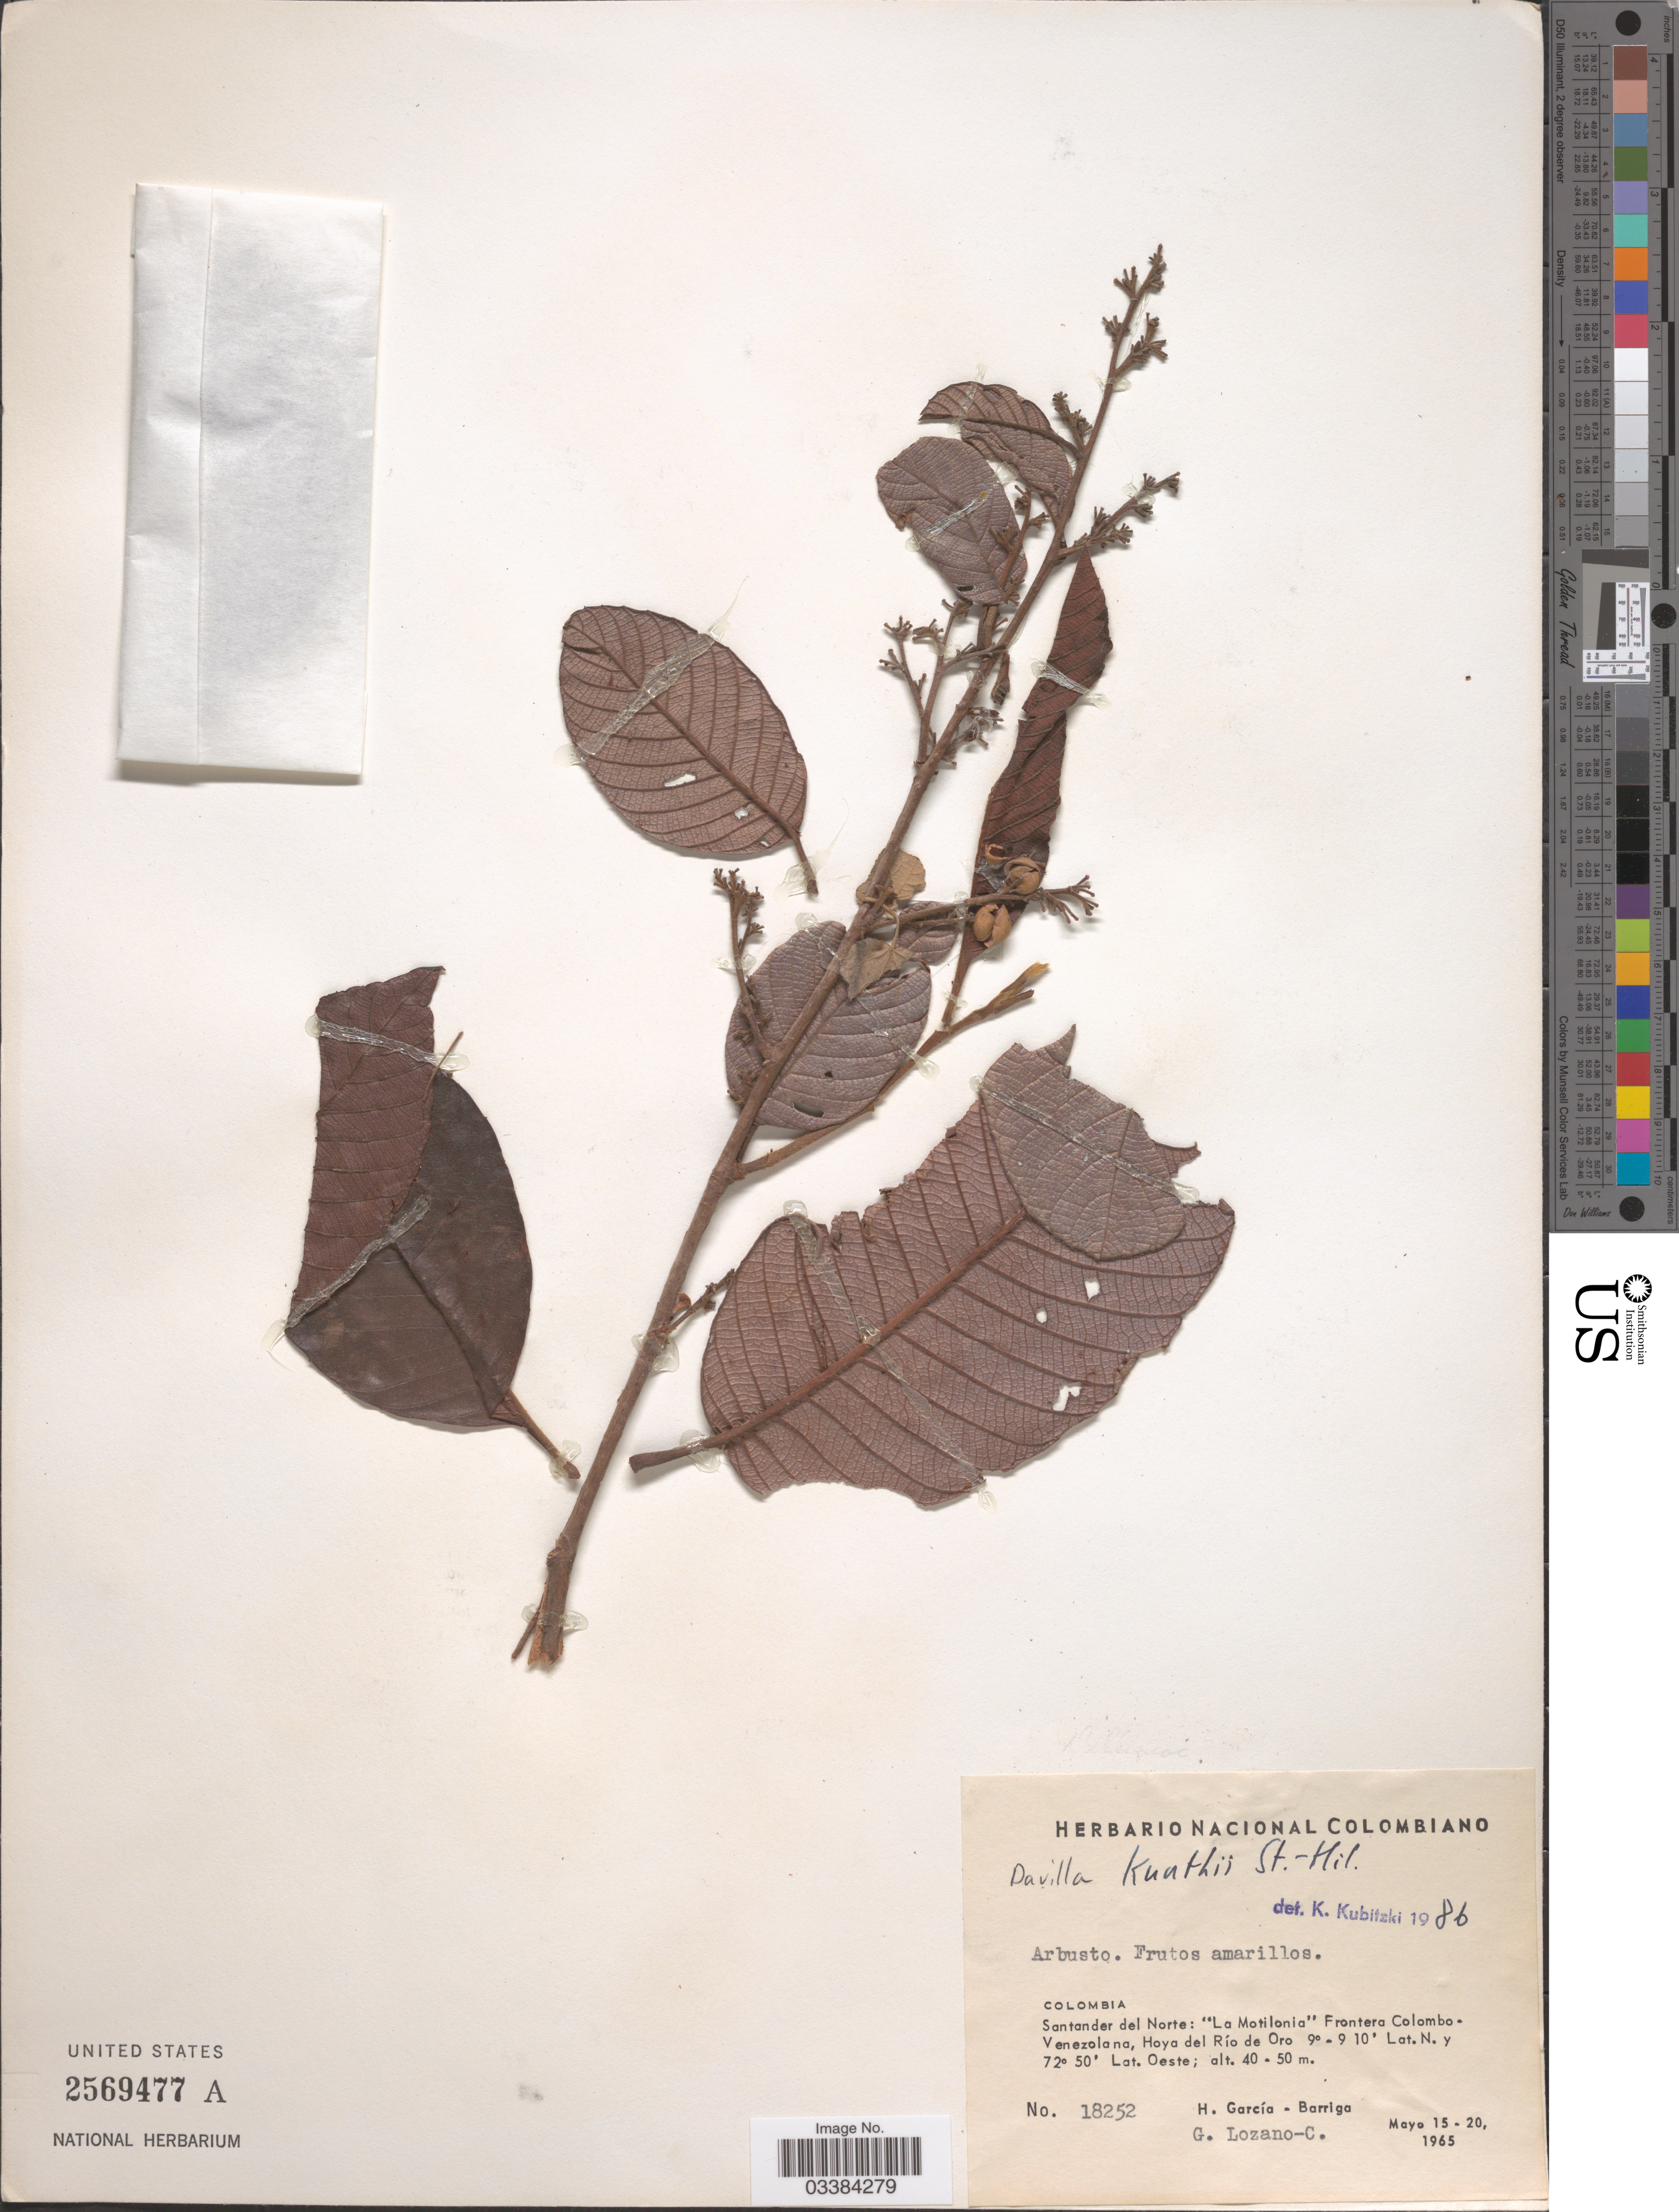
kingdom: Plantae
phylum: Tracheophyta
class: Magnoliopsida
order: Dilleniales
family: Dilleniaceae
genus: Davilla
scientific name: Davilla kunthii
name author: A. St.-Hil.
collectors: H. García Barriga & G. Lozano-Contreras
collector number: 18252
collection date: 1965-05-15/1965-05-20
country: Colombia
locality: Santander del Norte: "La Motilonia" Frontera Colombo - Venezolana, Hoya del Río de Oro.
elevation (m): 40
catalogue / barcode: US 2569477A